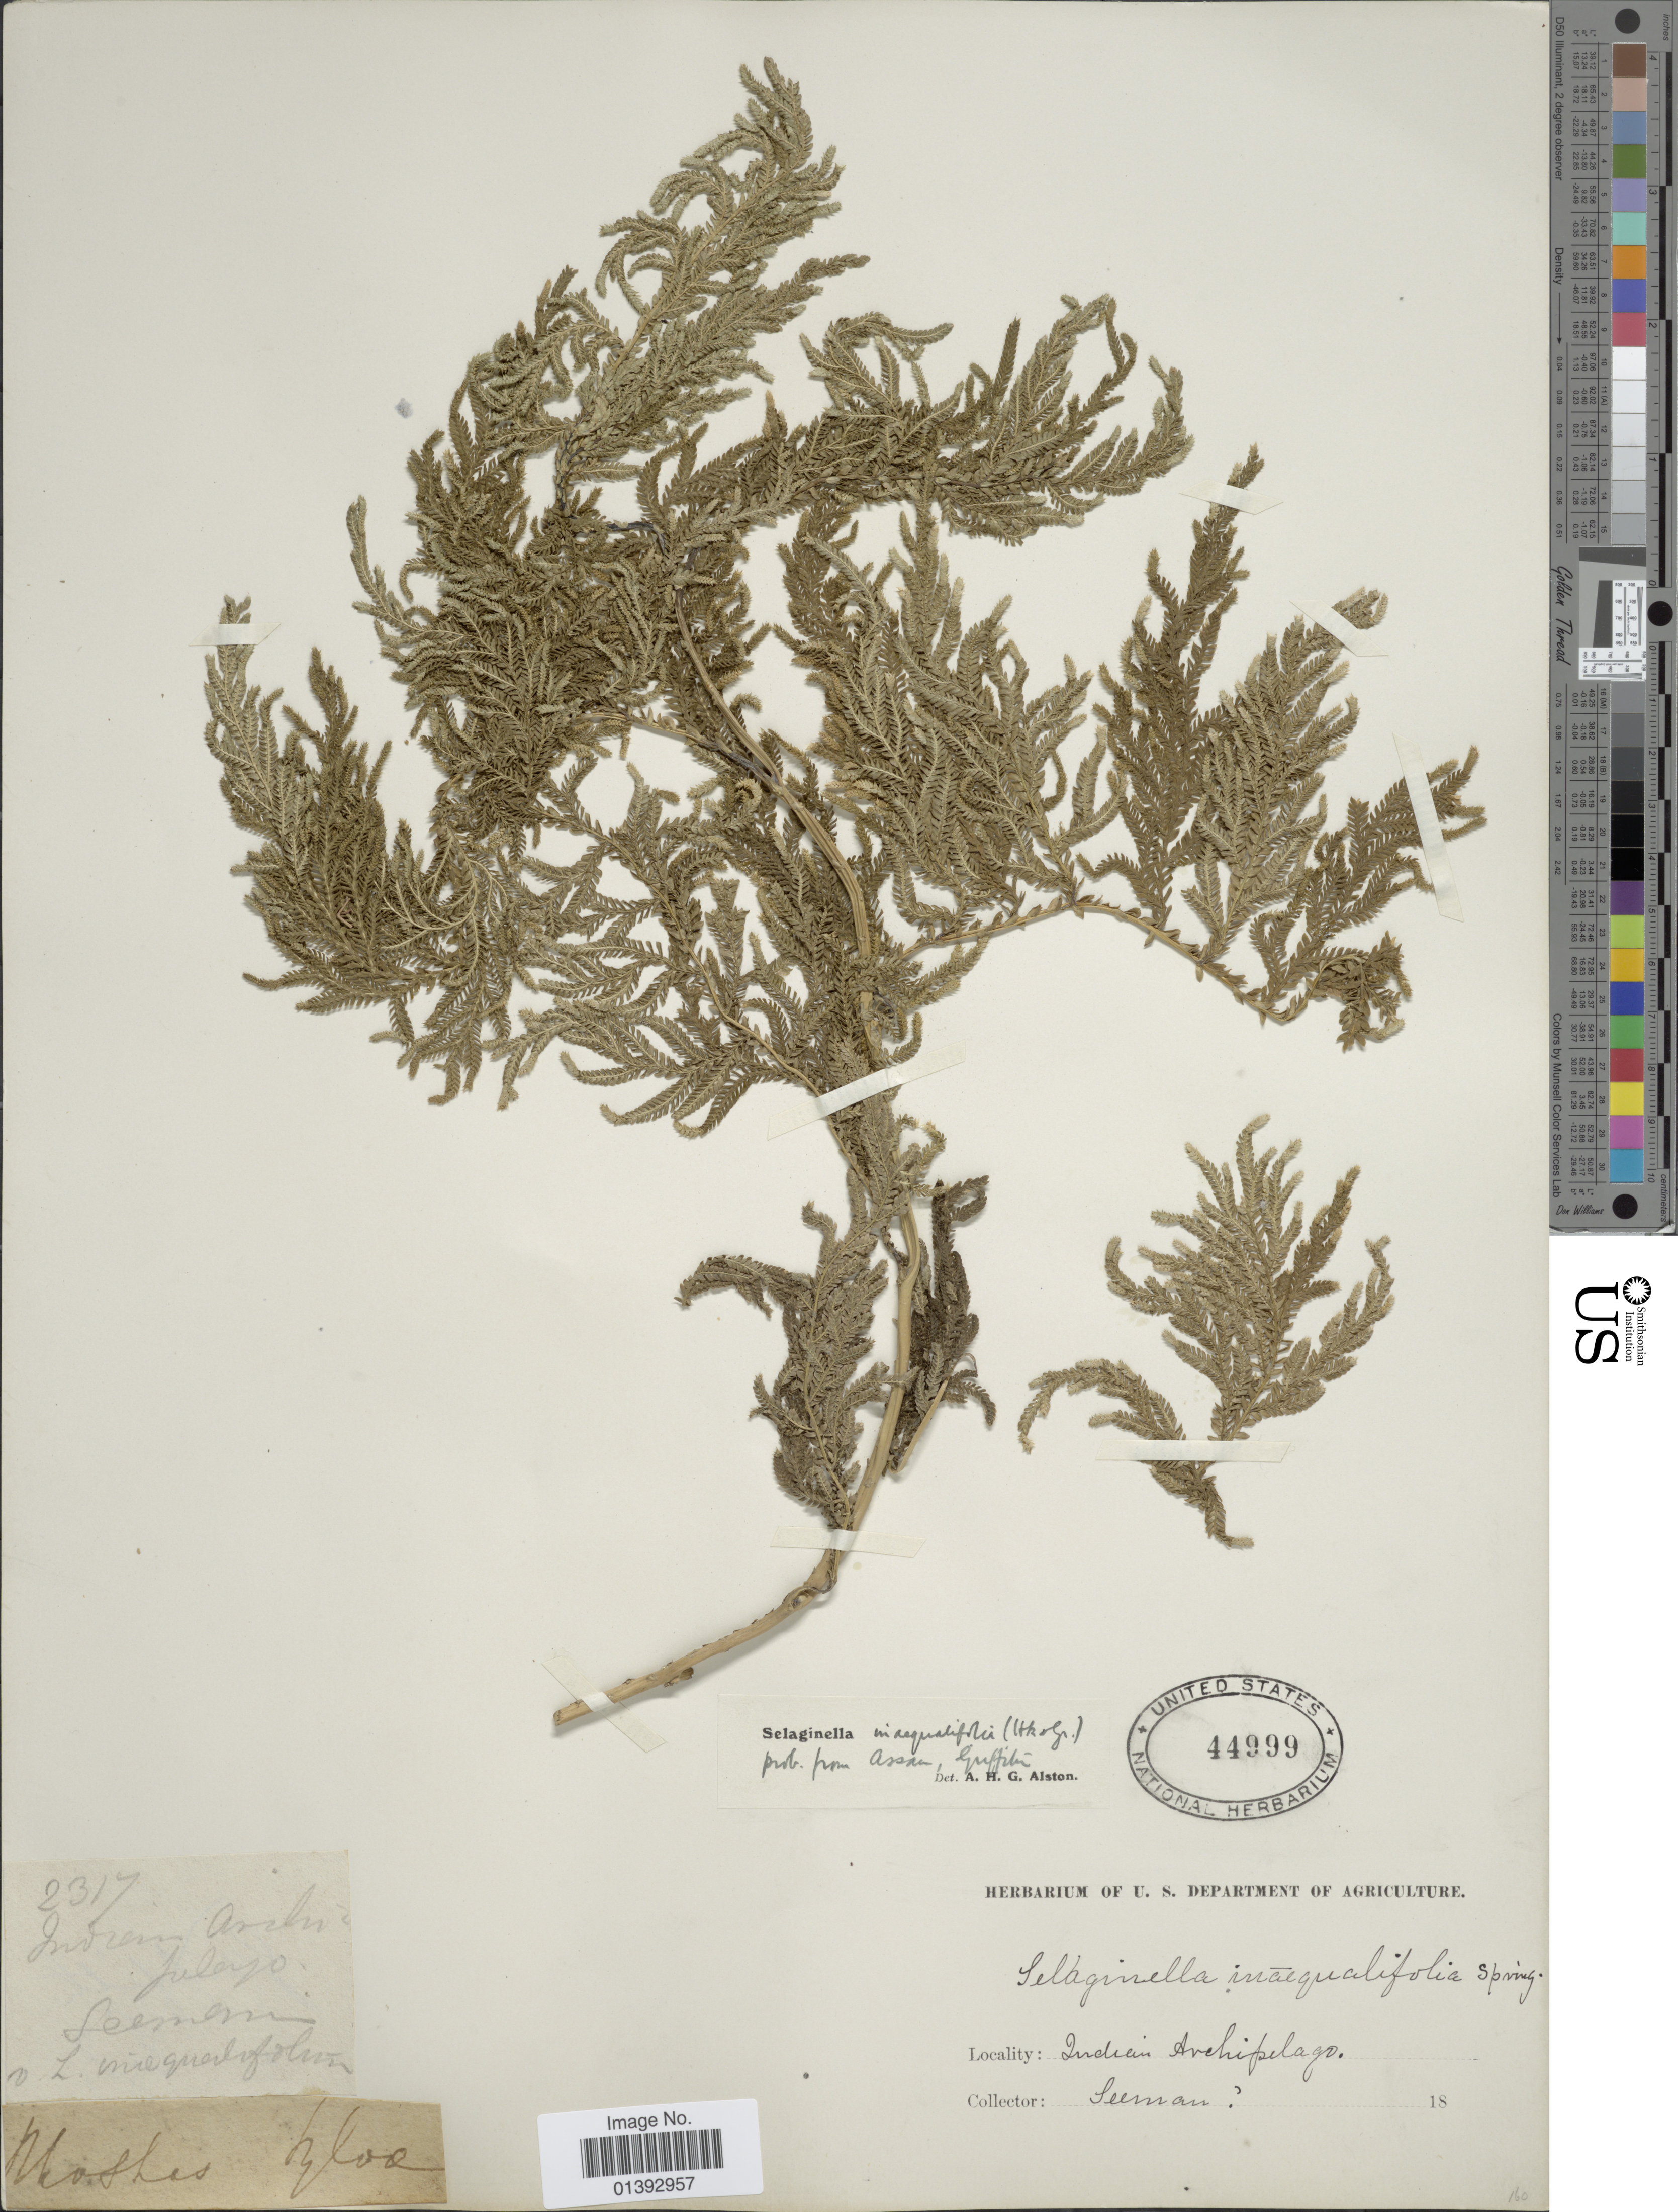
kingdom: Plantae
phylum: Tracheophyta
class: Lycopodiopsida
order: Selaginellales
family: Selaginellaceae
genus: Selaginella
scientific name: Selaginella inaequalifolia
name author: (Hook. & Grev.) Spring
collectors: Seeman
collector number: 2317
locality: Indian Archipelago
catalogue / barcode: US 44999